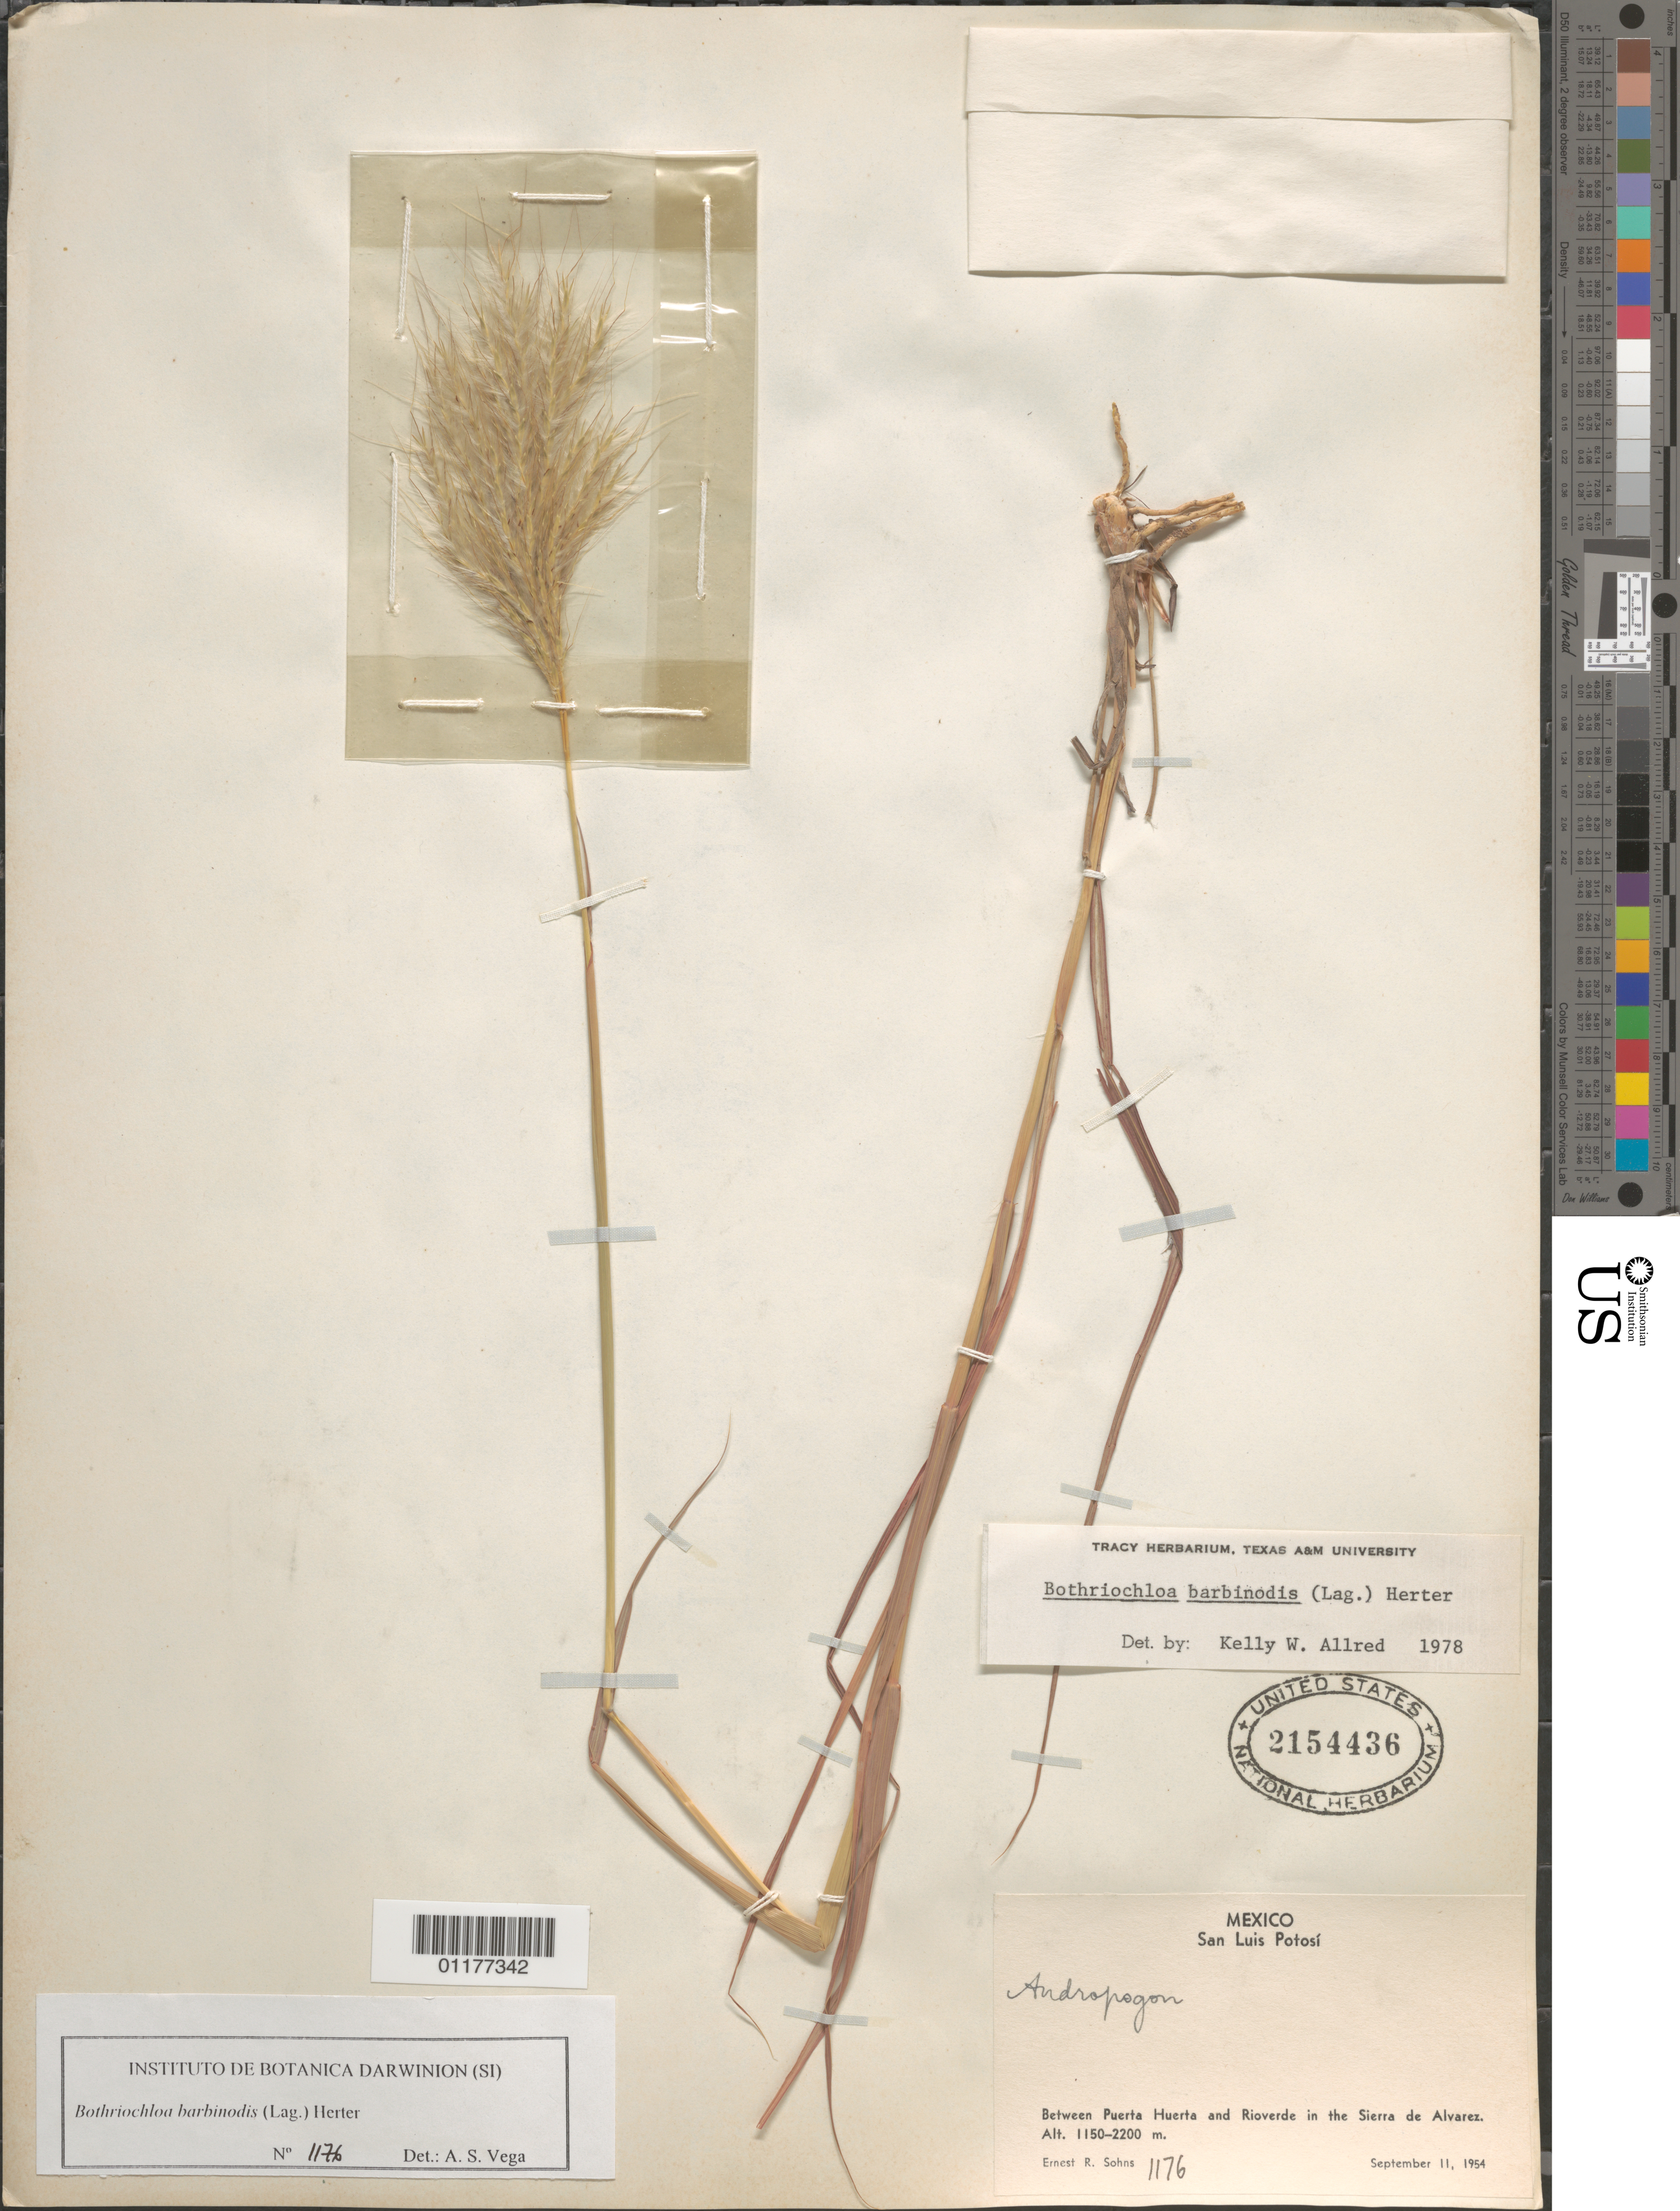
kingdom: Plantae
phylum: Tracheophyta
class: Liliopsida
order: Poales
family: Poaceae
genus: Bothriochloa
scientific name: Bothriochloa barbinodis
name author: (Lag.) Herter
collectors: E. R. Sohns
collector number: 1176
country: Mexico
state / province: San Luis Potosí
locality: Between Puerta Huerta and Rioverde in the Sierra de Alarez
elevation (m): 1150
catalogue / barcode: US 2154436